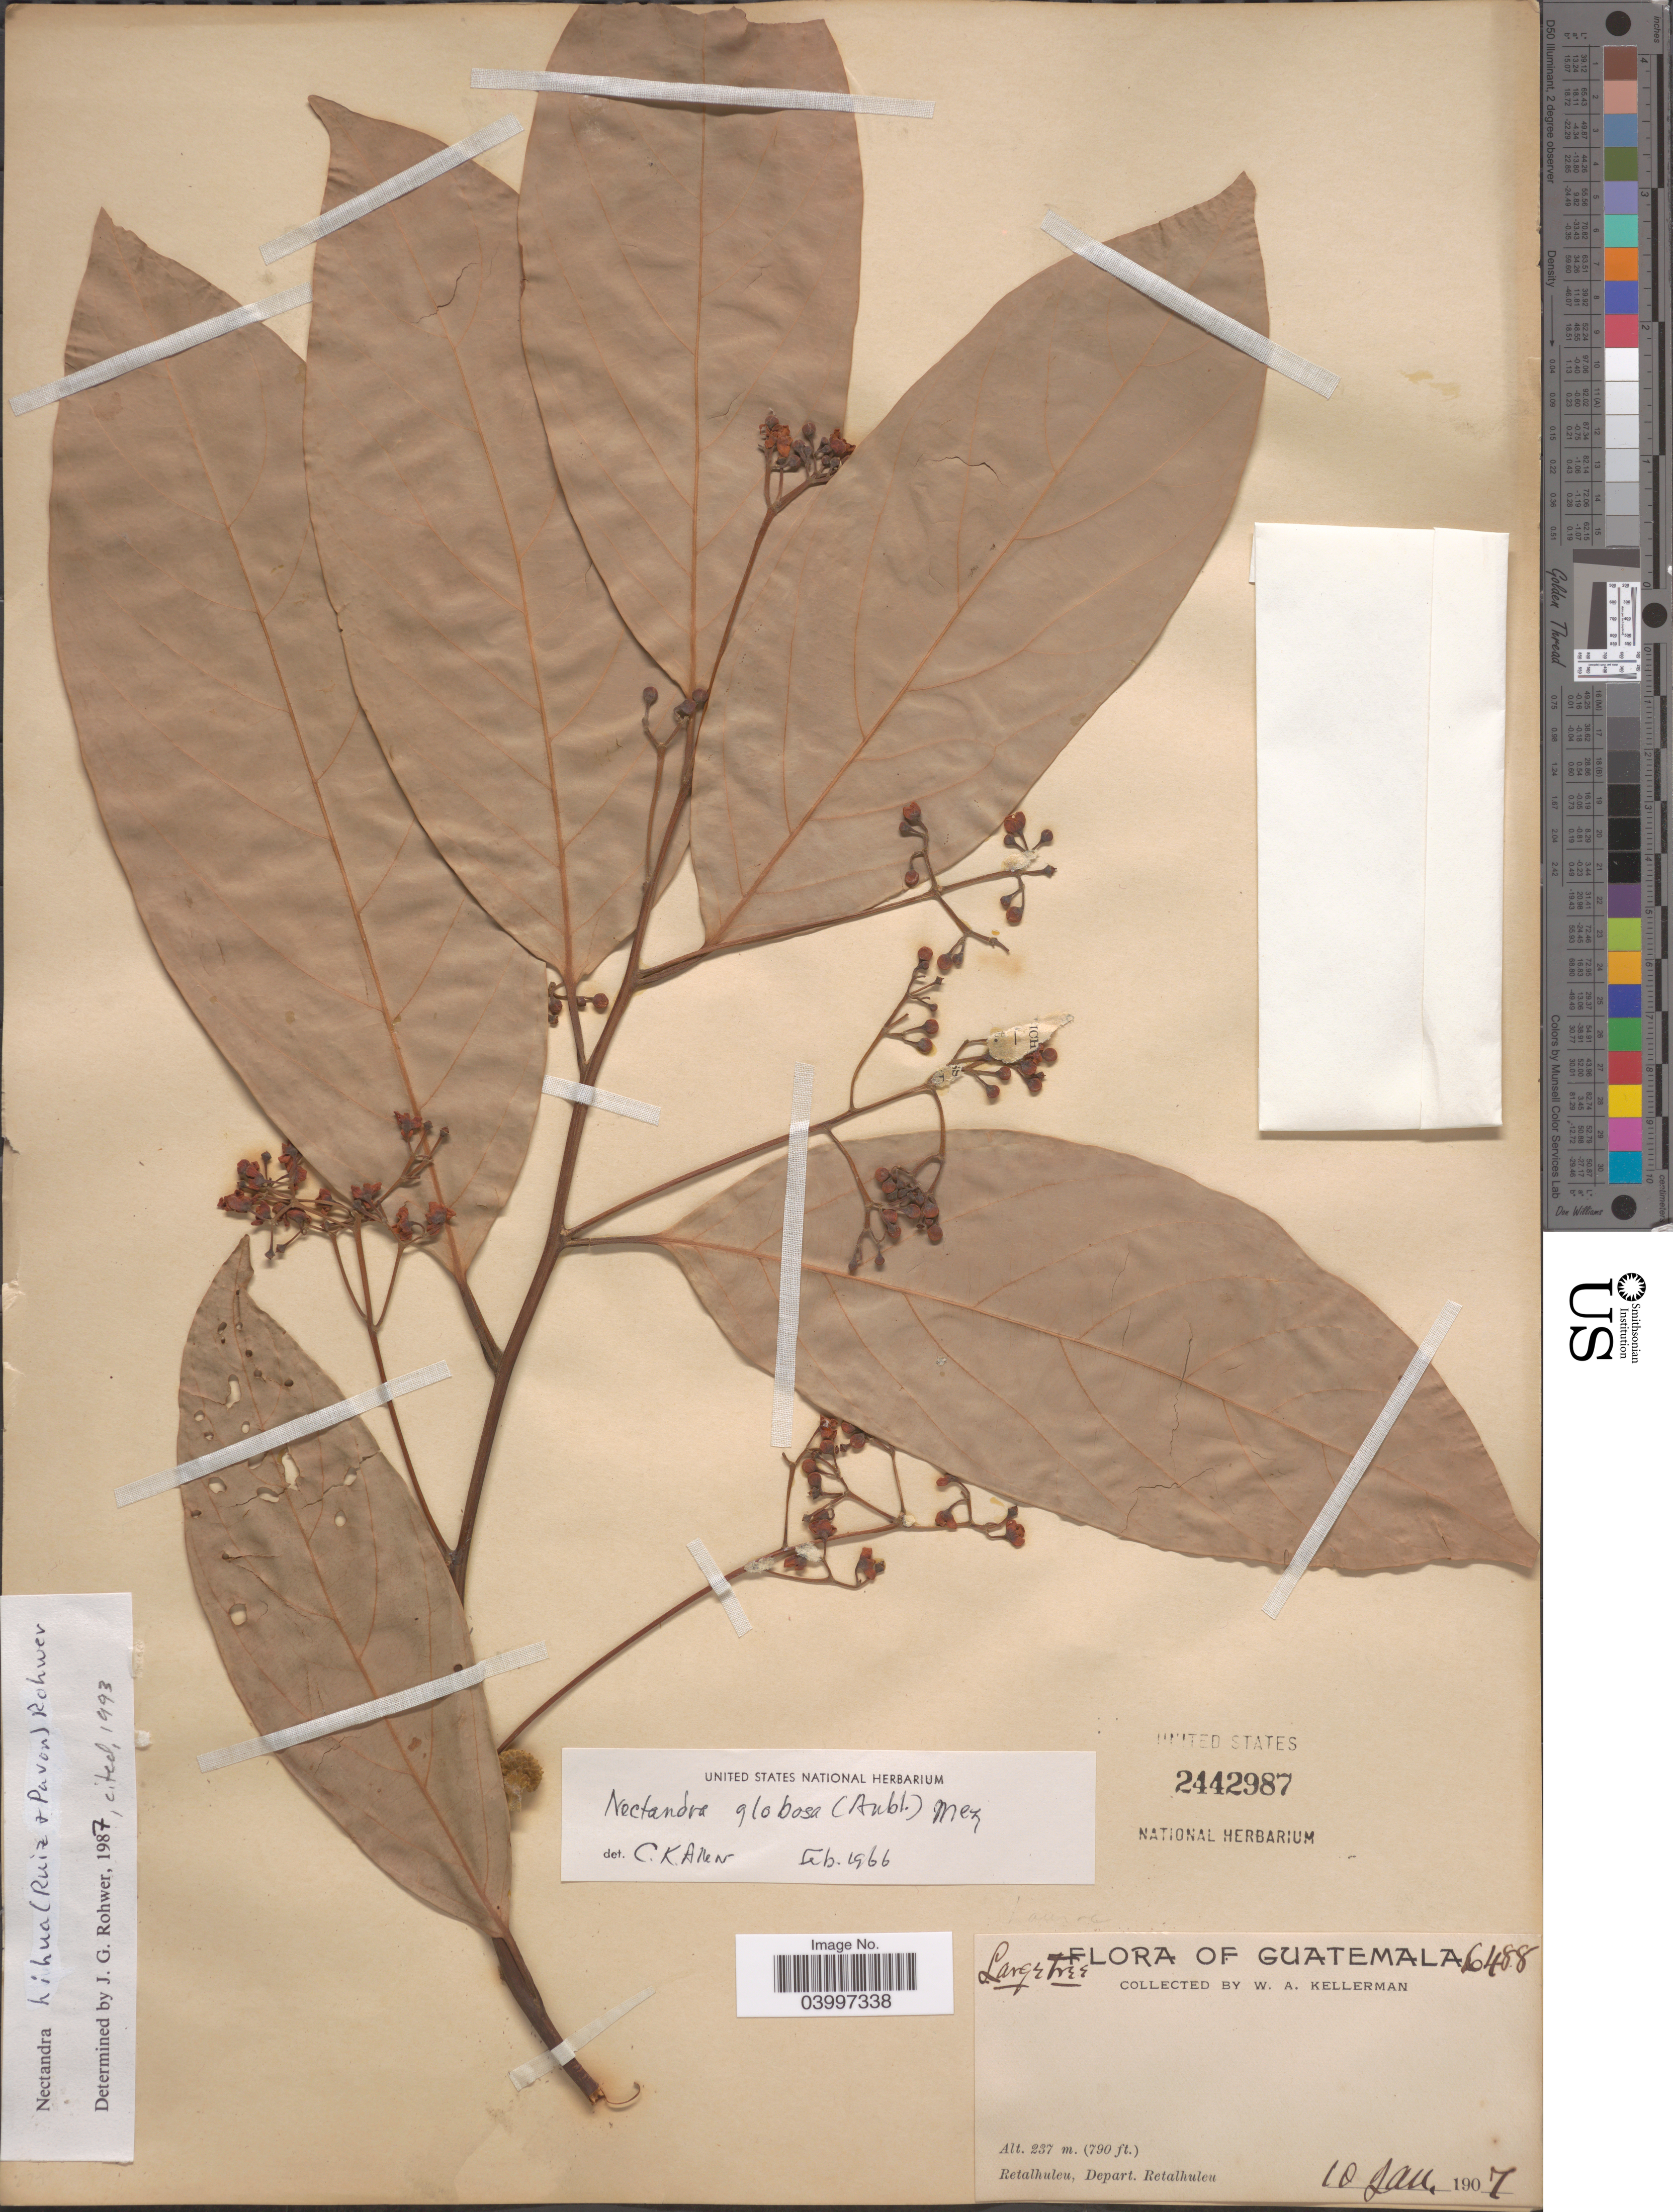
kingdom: Plantae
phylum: Tracheophyta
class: Magnoliopsida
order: Laurales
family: Lauraceae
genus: Nectandra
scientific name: Nectandra hihua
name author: (Ruiz & Pav.) Rohwer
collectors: W. Kellerman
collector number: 6488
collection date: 1907-01-18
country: Guatemala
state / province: Retalhuleu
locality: Retalhuleu, Depart. Retalhuleu.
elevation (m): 237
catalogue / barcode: US 2442987